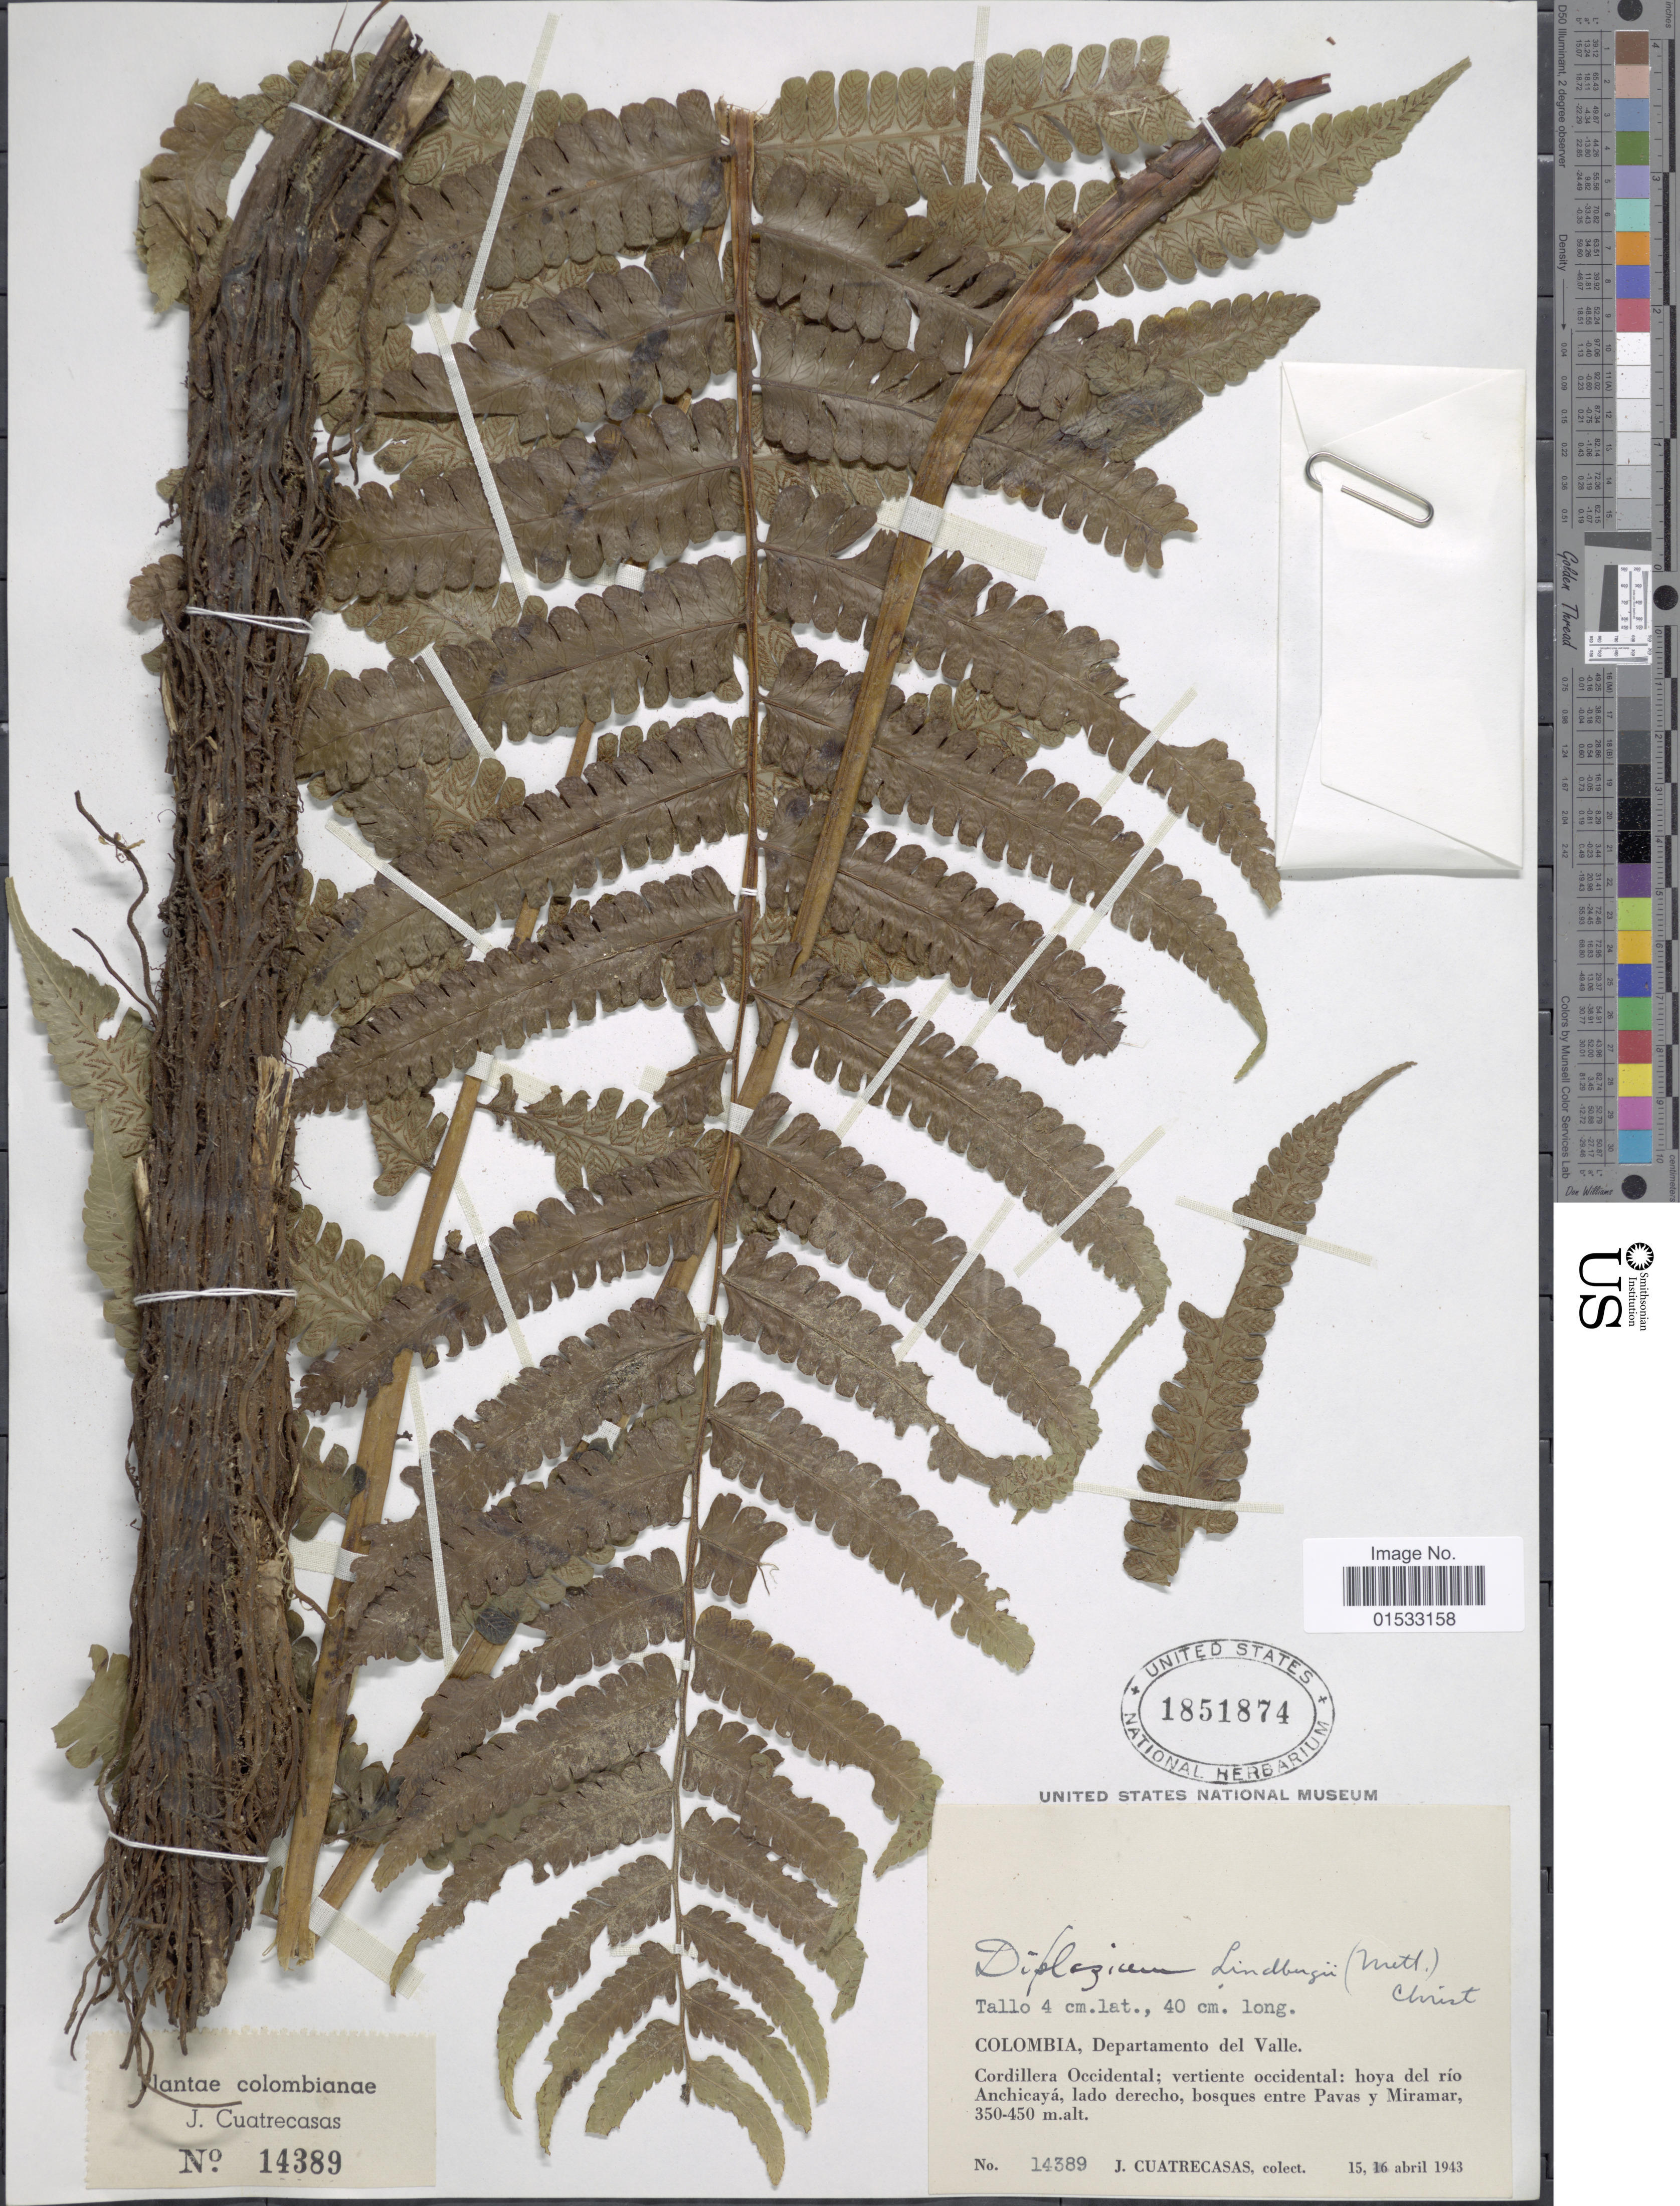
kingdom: Plantae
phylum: Tracheophyta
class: Polypodiopsida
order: Polypodiales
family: Athyriaceae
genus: Diplazium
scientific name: Diplazium striatastrum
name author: Lellinger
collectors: J. Cuatrecasas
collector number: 14389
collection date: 1943-04-15/1943-04-16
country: Colombia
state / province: Valle del Cauca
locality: Departamento el Valle, Cordillera Occidental; vertiente occidental: hoy del río Anchicayá, lado drecho, bosques entre Pavas y Miramar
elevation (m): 350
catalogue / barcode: US 1851874